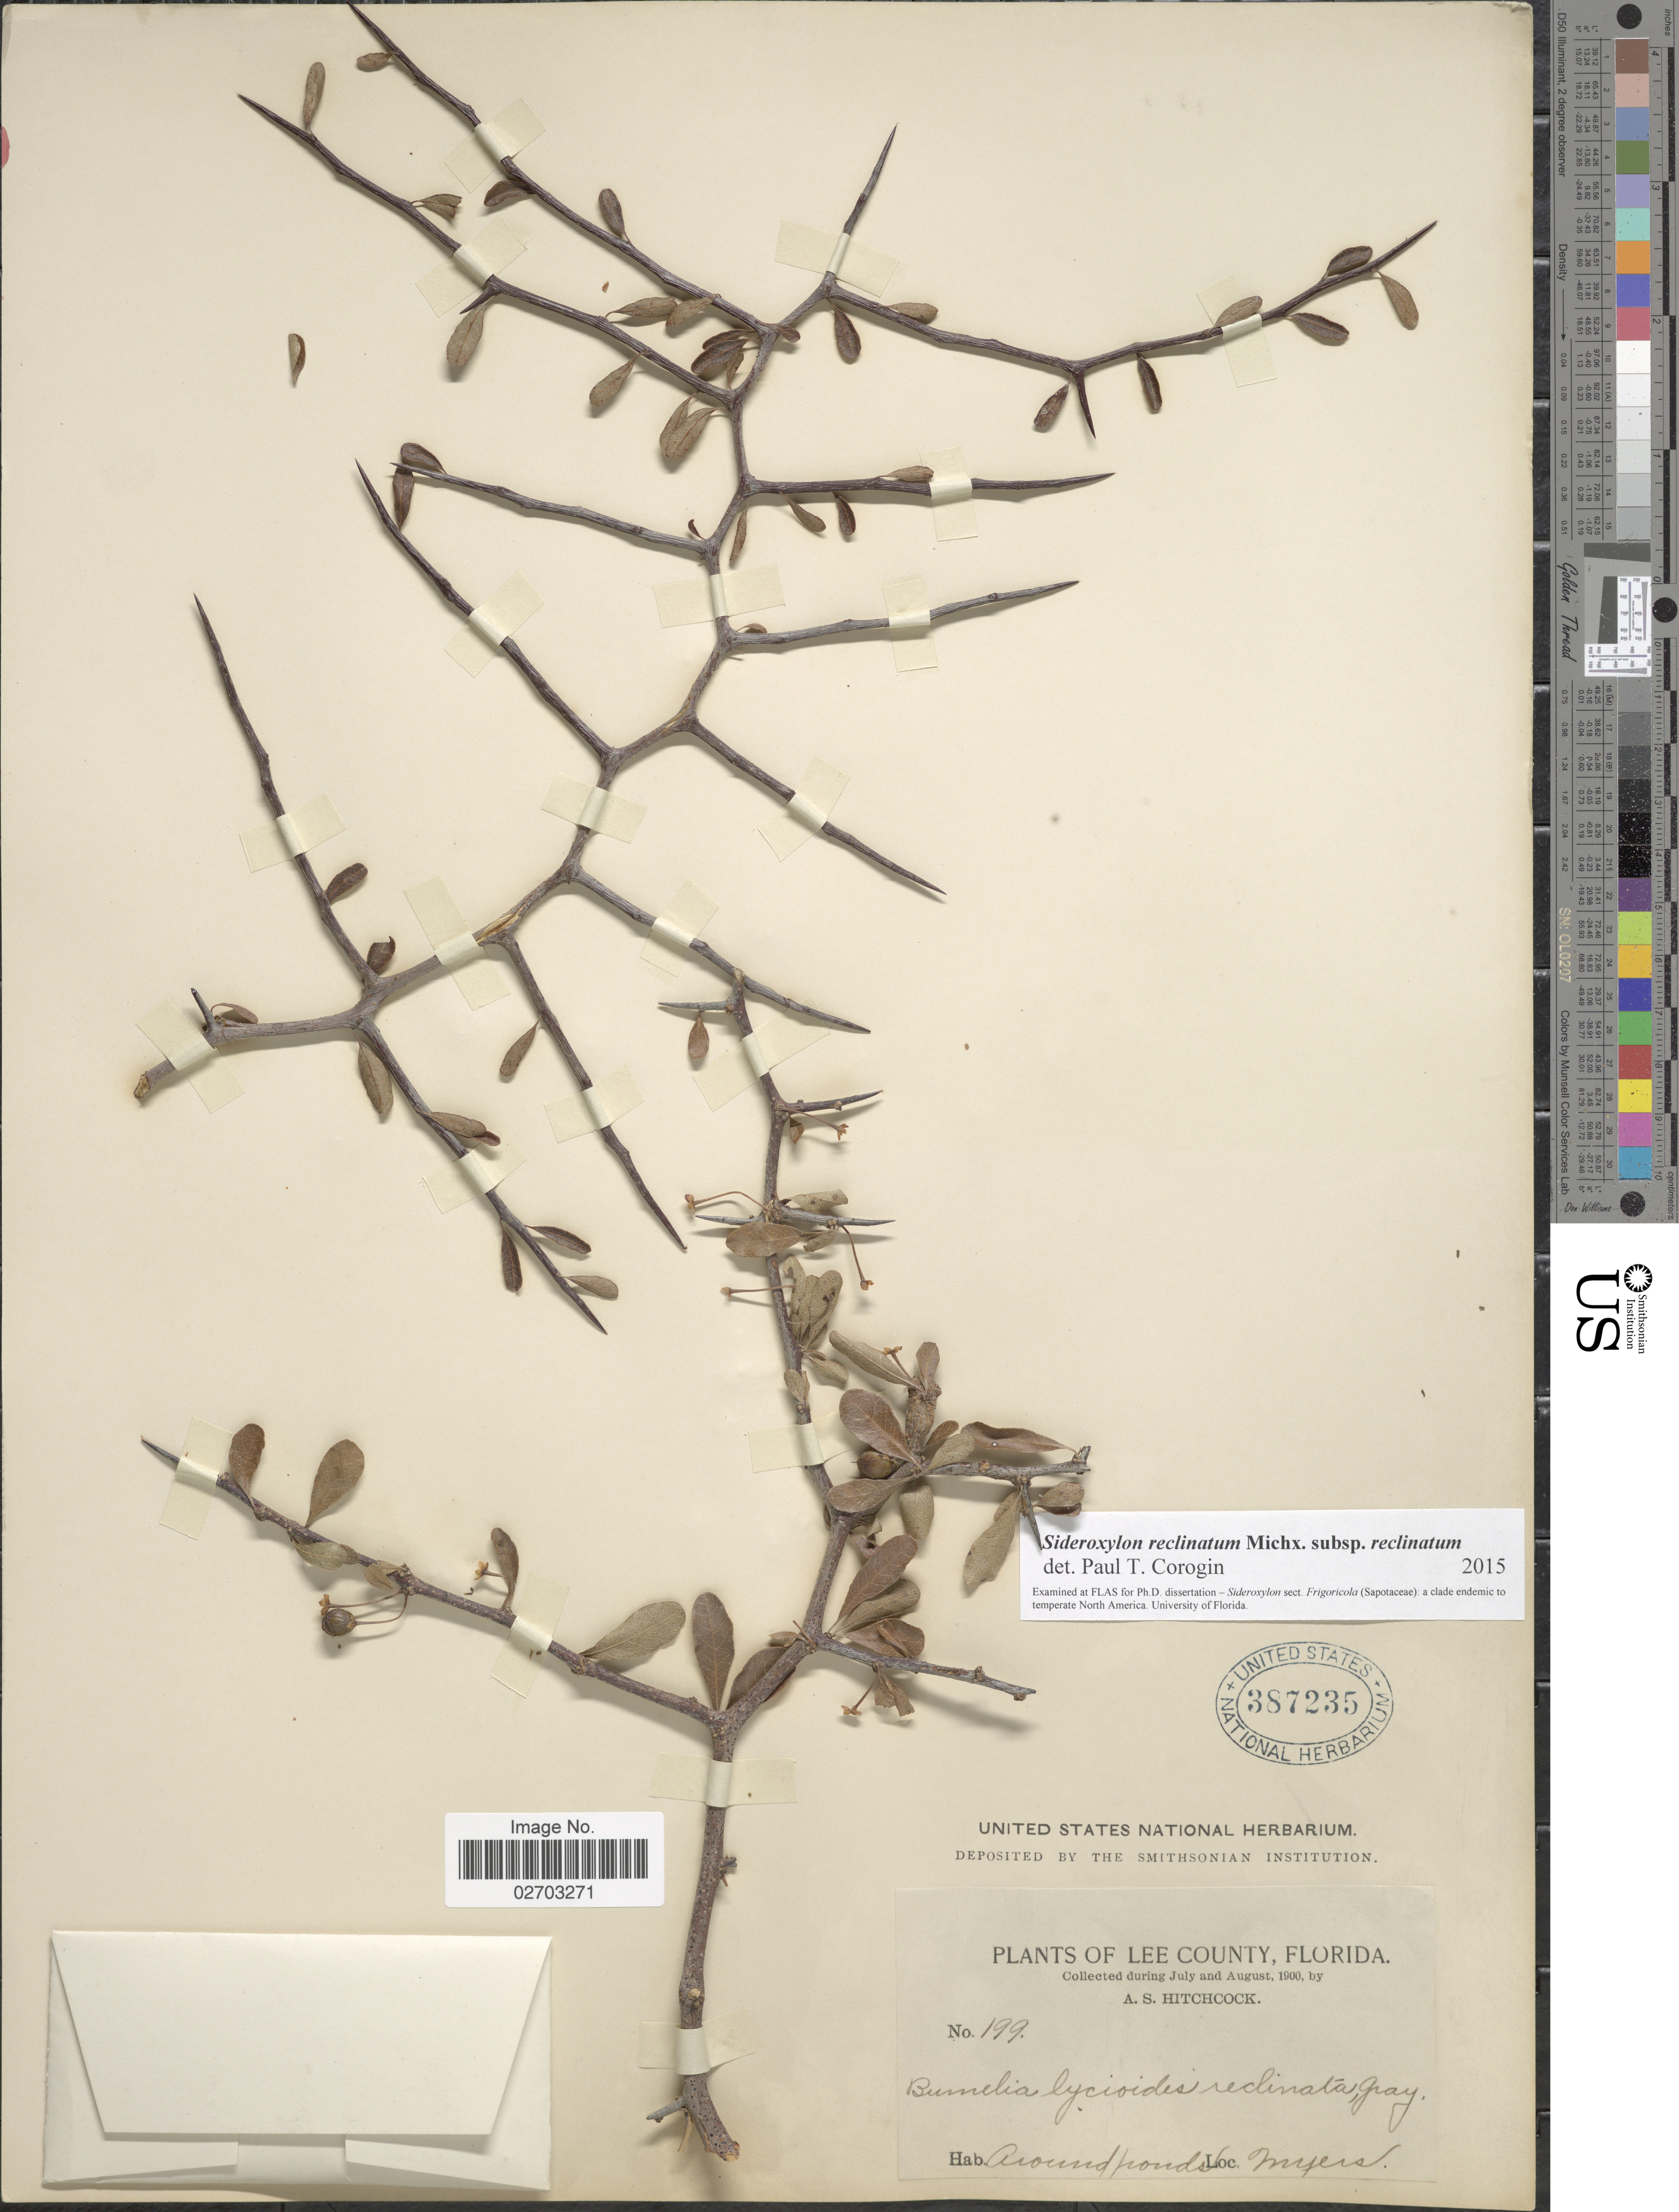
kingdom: Plantae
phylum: Tracheophyta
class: Magnoliopsida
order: Ericales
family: Sapotaceae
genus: Sideroxylon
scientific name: Sideroxylon reclinatum Michx. subsp. reclinatum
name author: Michx.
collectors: A. S. Hitchcock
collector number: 199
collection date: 1900-07/1900-08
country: United States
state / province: Florida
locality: Lee County, around ponds, Myers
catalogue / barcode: US 387235